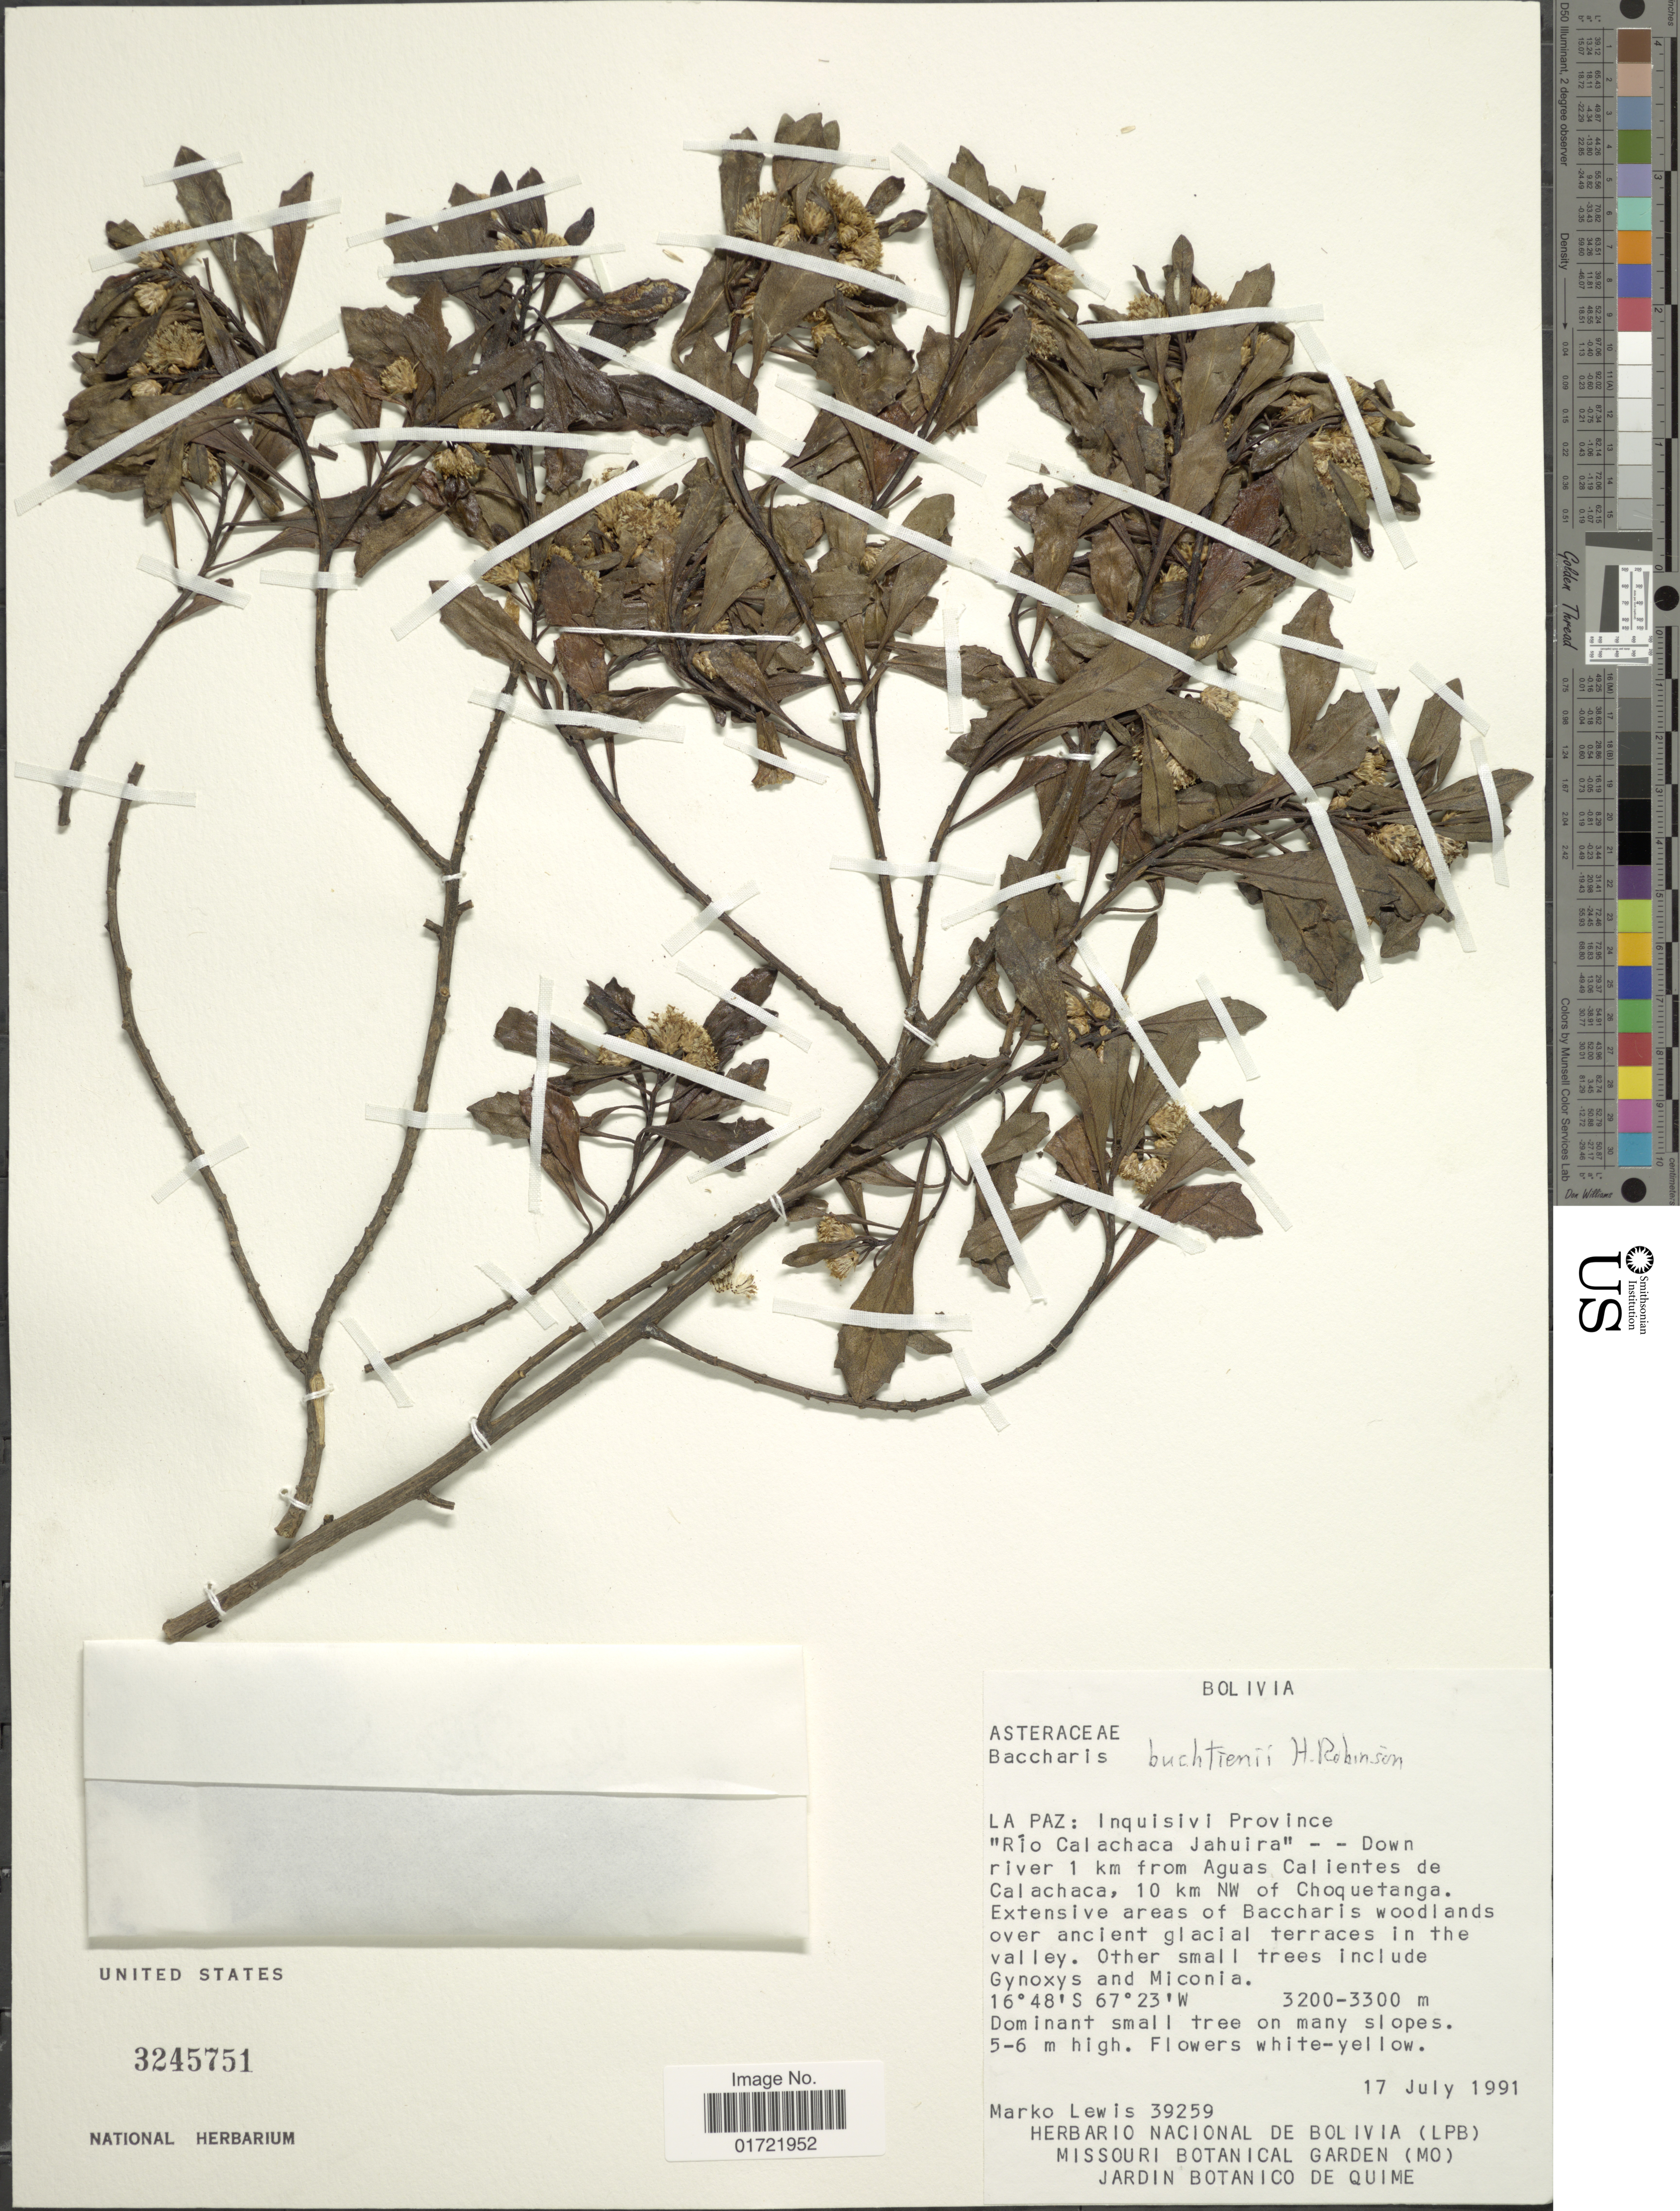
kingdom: Plantae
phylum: Tracheophyta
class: Magnoliopsida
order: Asterales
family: Asteraceae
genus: Baccharis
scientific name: Baccharis buchtienii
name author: H. Rob.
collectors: M. A. Lewis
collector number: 39259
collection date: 1991-07-17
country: Bolivia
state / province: La Paz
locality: Inquisivi Province "rio Calachaca Jahuira"- - Down river 1 km from Aguas Calientes de calachaca, 10 km NW of Choquetanga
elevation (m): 3200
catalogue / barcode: US 3245751